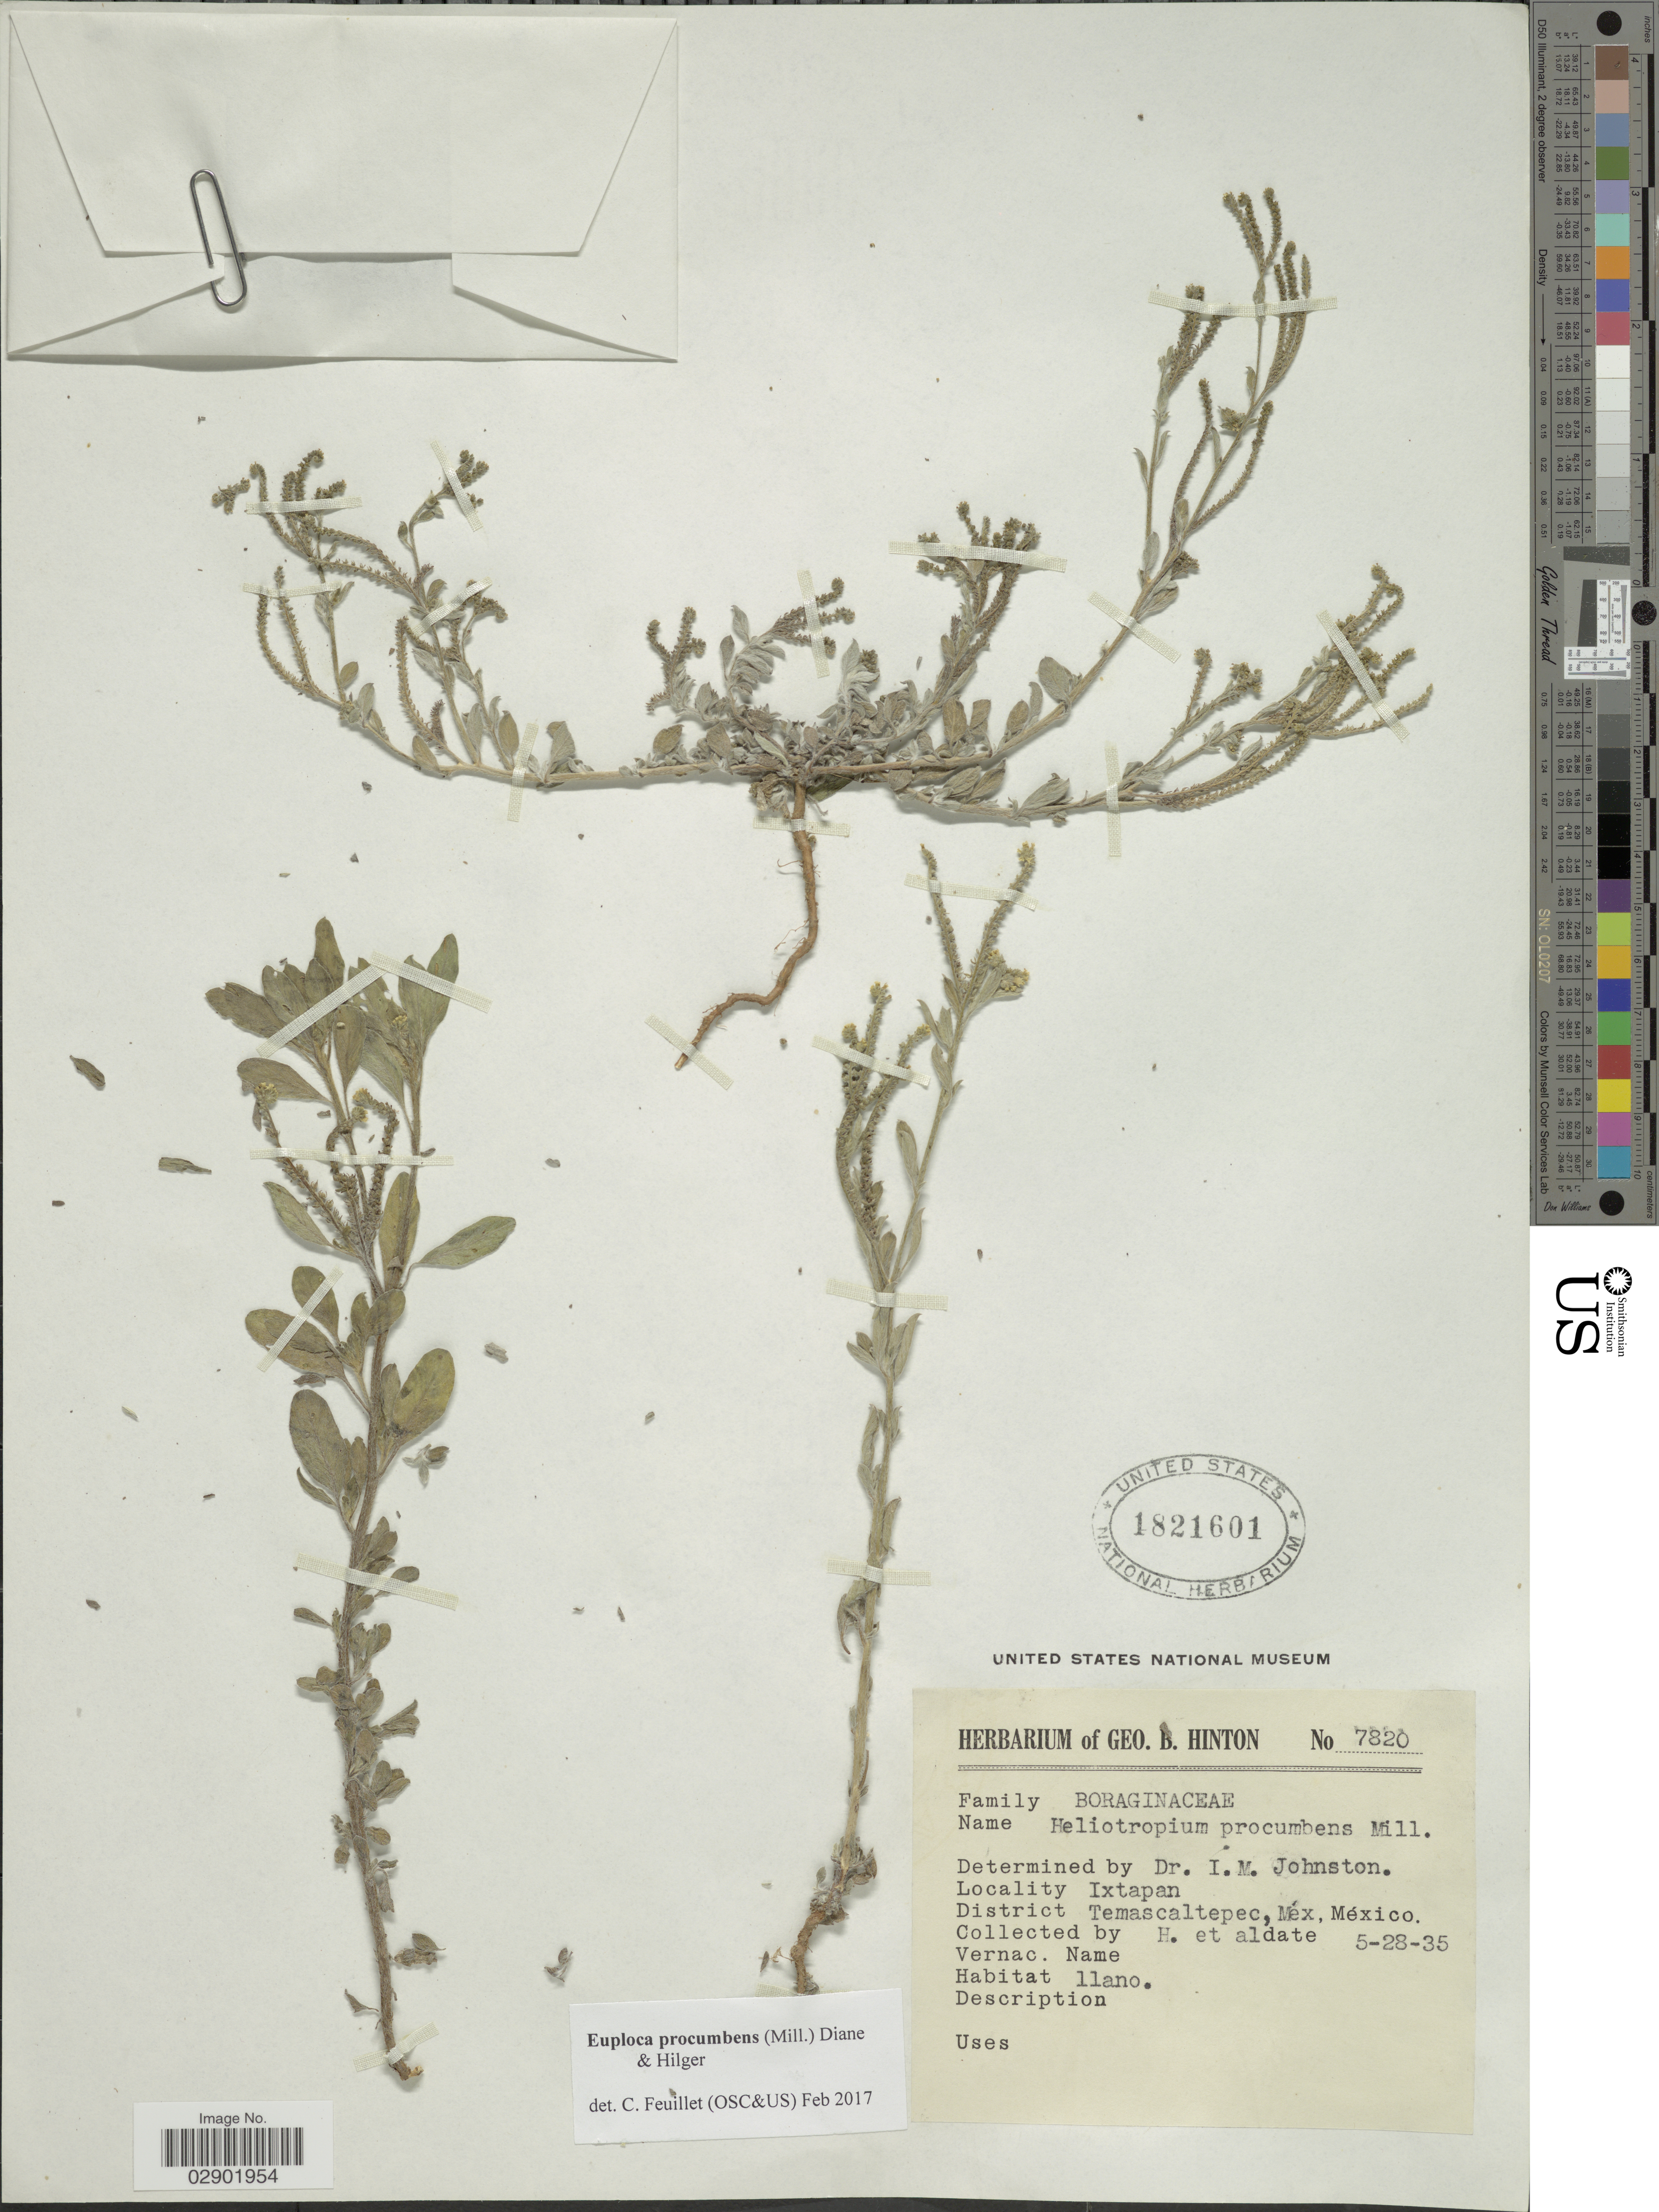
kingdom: Plantae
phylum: Tracheophyta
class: Magnoliopsida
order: Boraginales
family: Heliotropiaceae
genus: Euploca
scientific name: Euploca procumbens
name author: (Mill.) Diane & Hilger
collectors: G. B. Hinton & et al.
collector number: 7820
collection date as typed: Transcribed d/m/y: 28/5/38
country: Mexico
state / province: México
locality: Ixtapan. District Temascaltepec.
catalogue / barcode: US 1821601